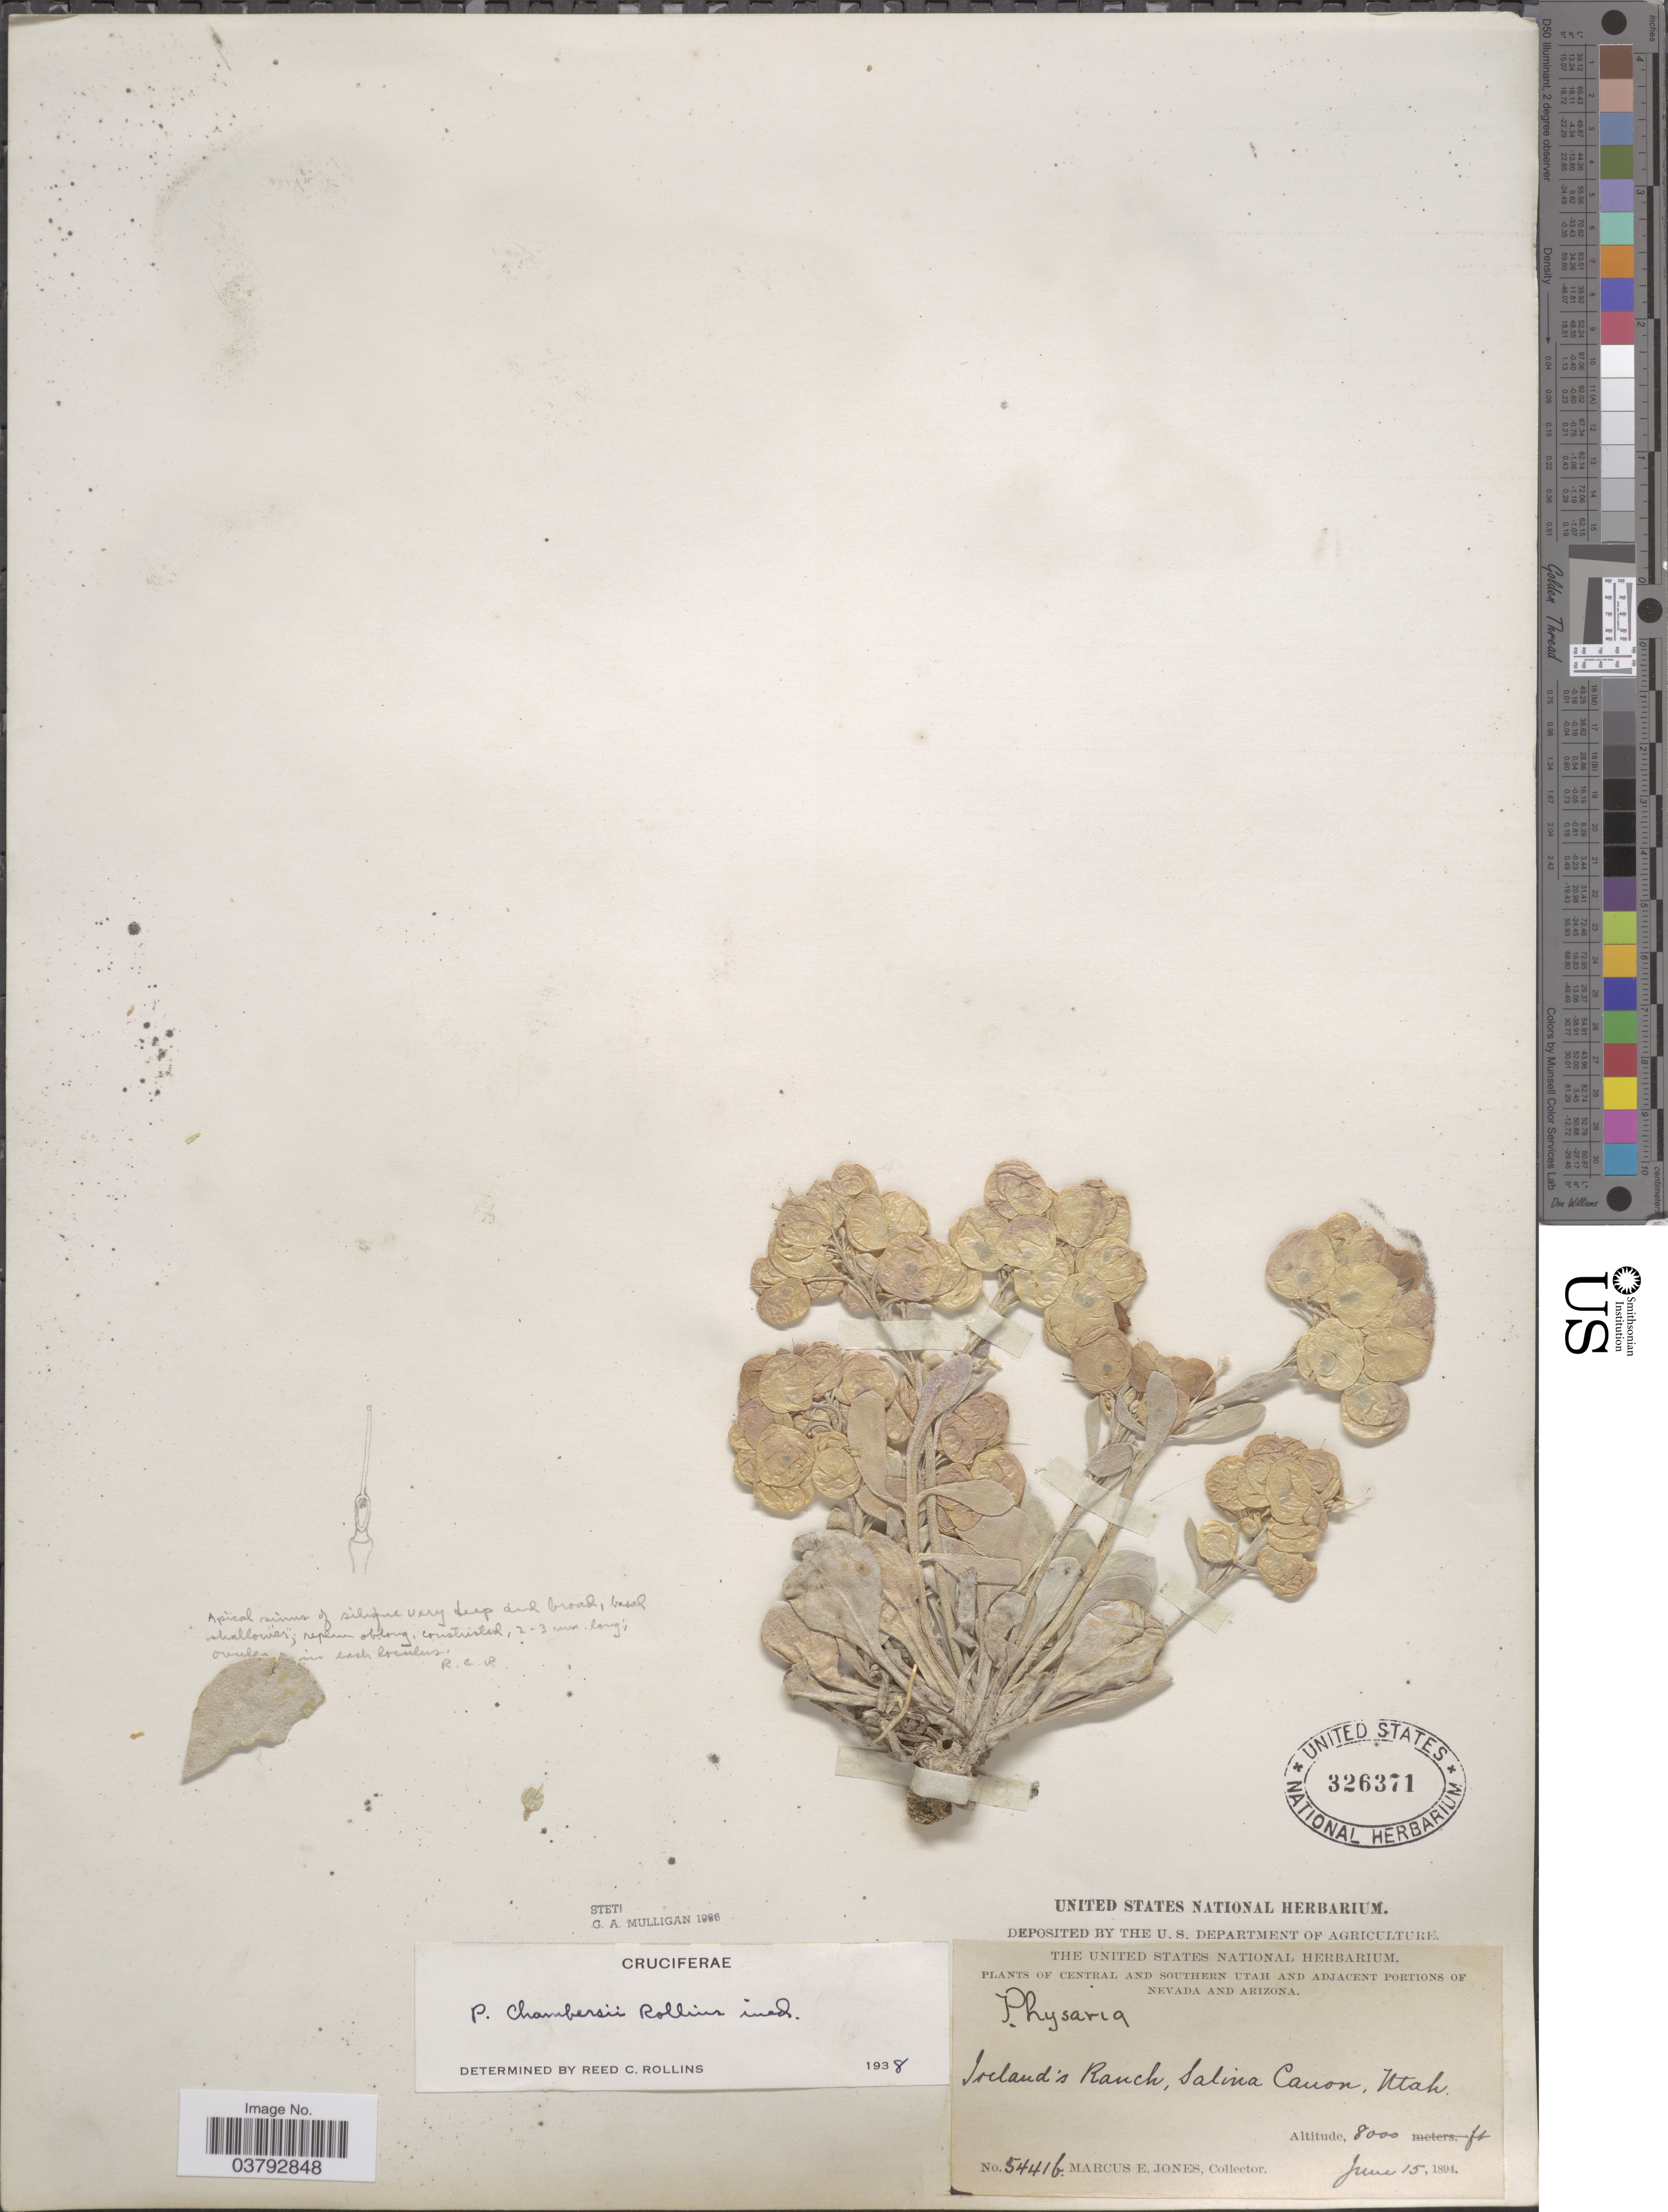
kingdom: Plantae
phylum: Tracheophyta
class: Magnoliopsida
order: Brassicales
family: Brassicaceae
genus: Physaria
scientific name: Physaria chambersii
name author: Rollins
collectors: M. E. Jones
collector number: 5441b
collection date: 1894-06-15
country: United States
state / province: Utah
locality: Ireland's Ranch, Salina Canon.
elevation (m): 2438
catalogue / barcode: US 326371